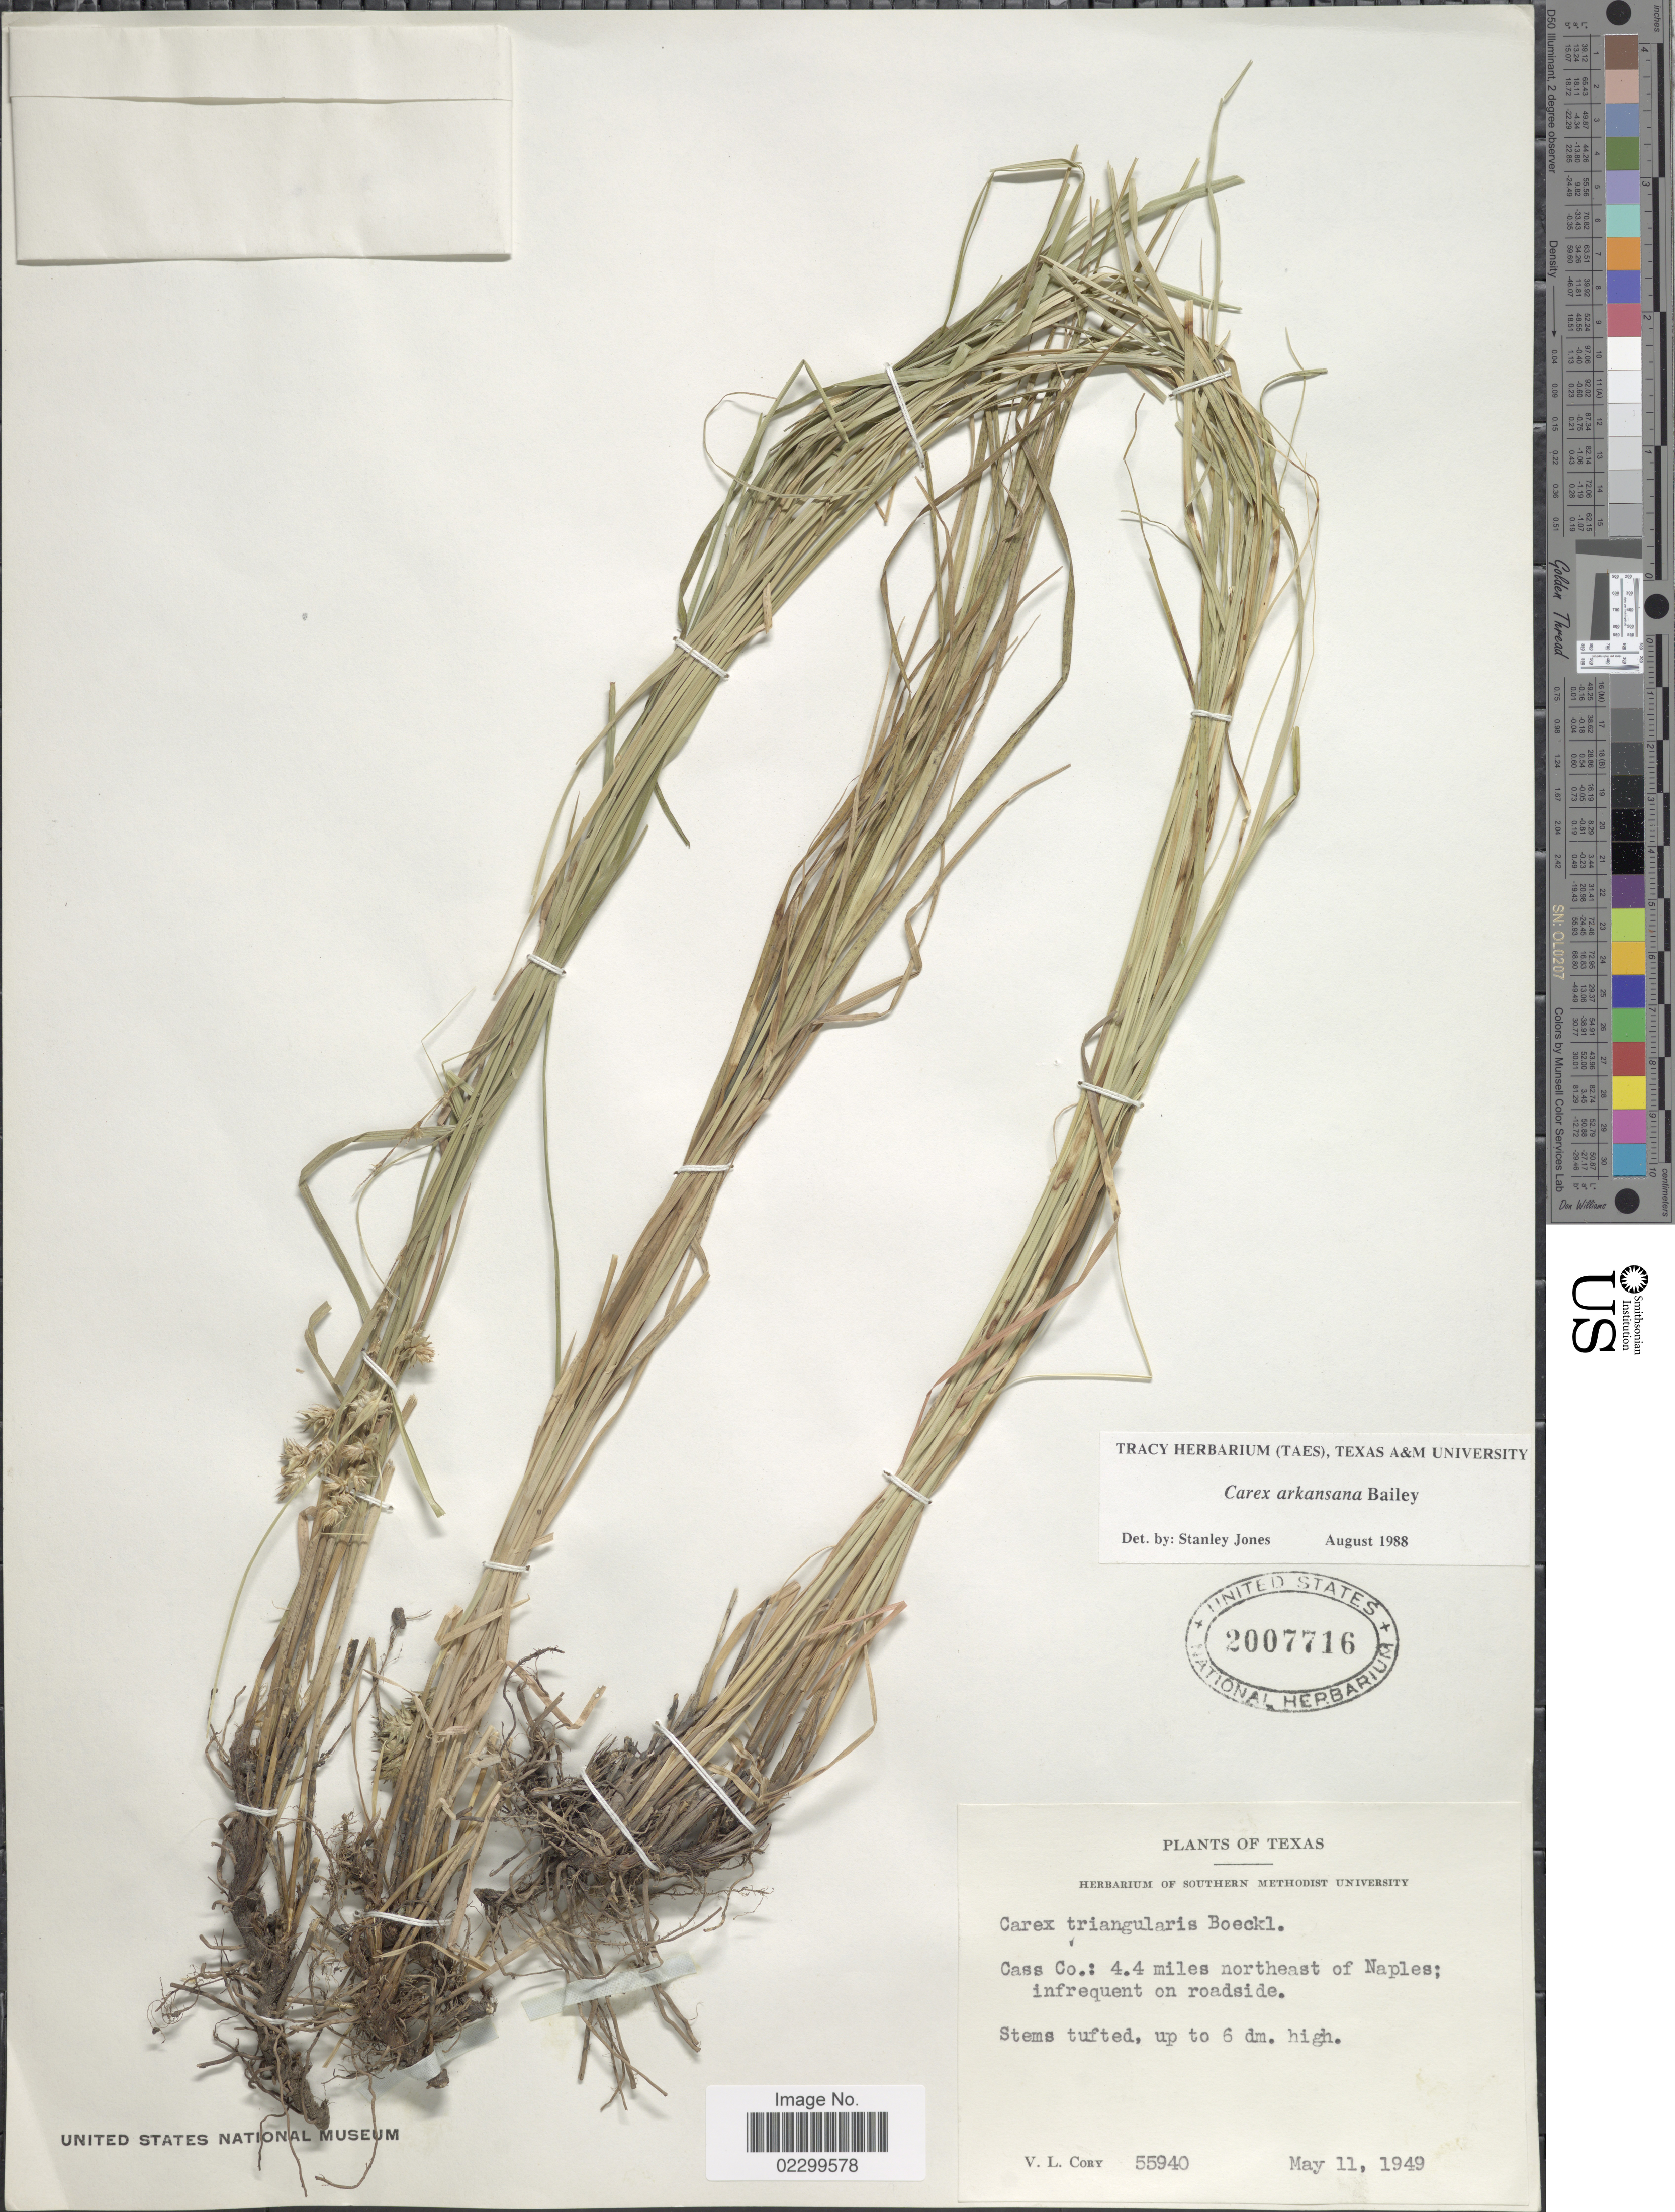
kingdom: Plantae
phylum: Tracheophyta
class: Liliopsida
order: Poales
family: Cyperaceae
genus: Carex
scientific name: Carex arkansana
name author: (L.H. Bailey) L.H. Bailey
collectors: V. Cory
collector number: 55940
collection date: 1949-05-11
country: United States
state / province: Texas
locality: Cass Co.: 4.4 miles northeast of Naples; infrequent on roadside.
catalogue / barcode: US 2007716